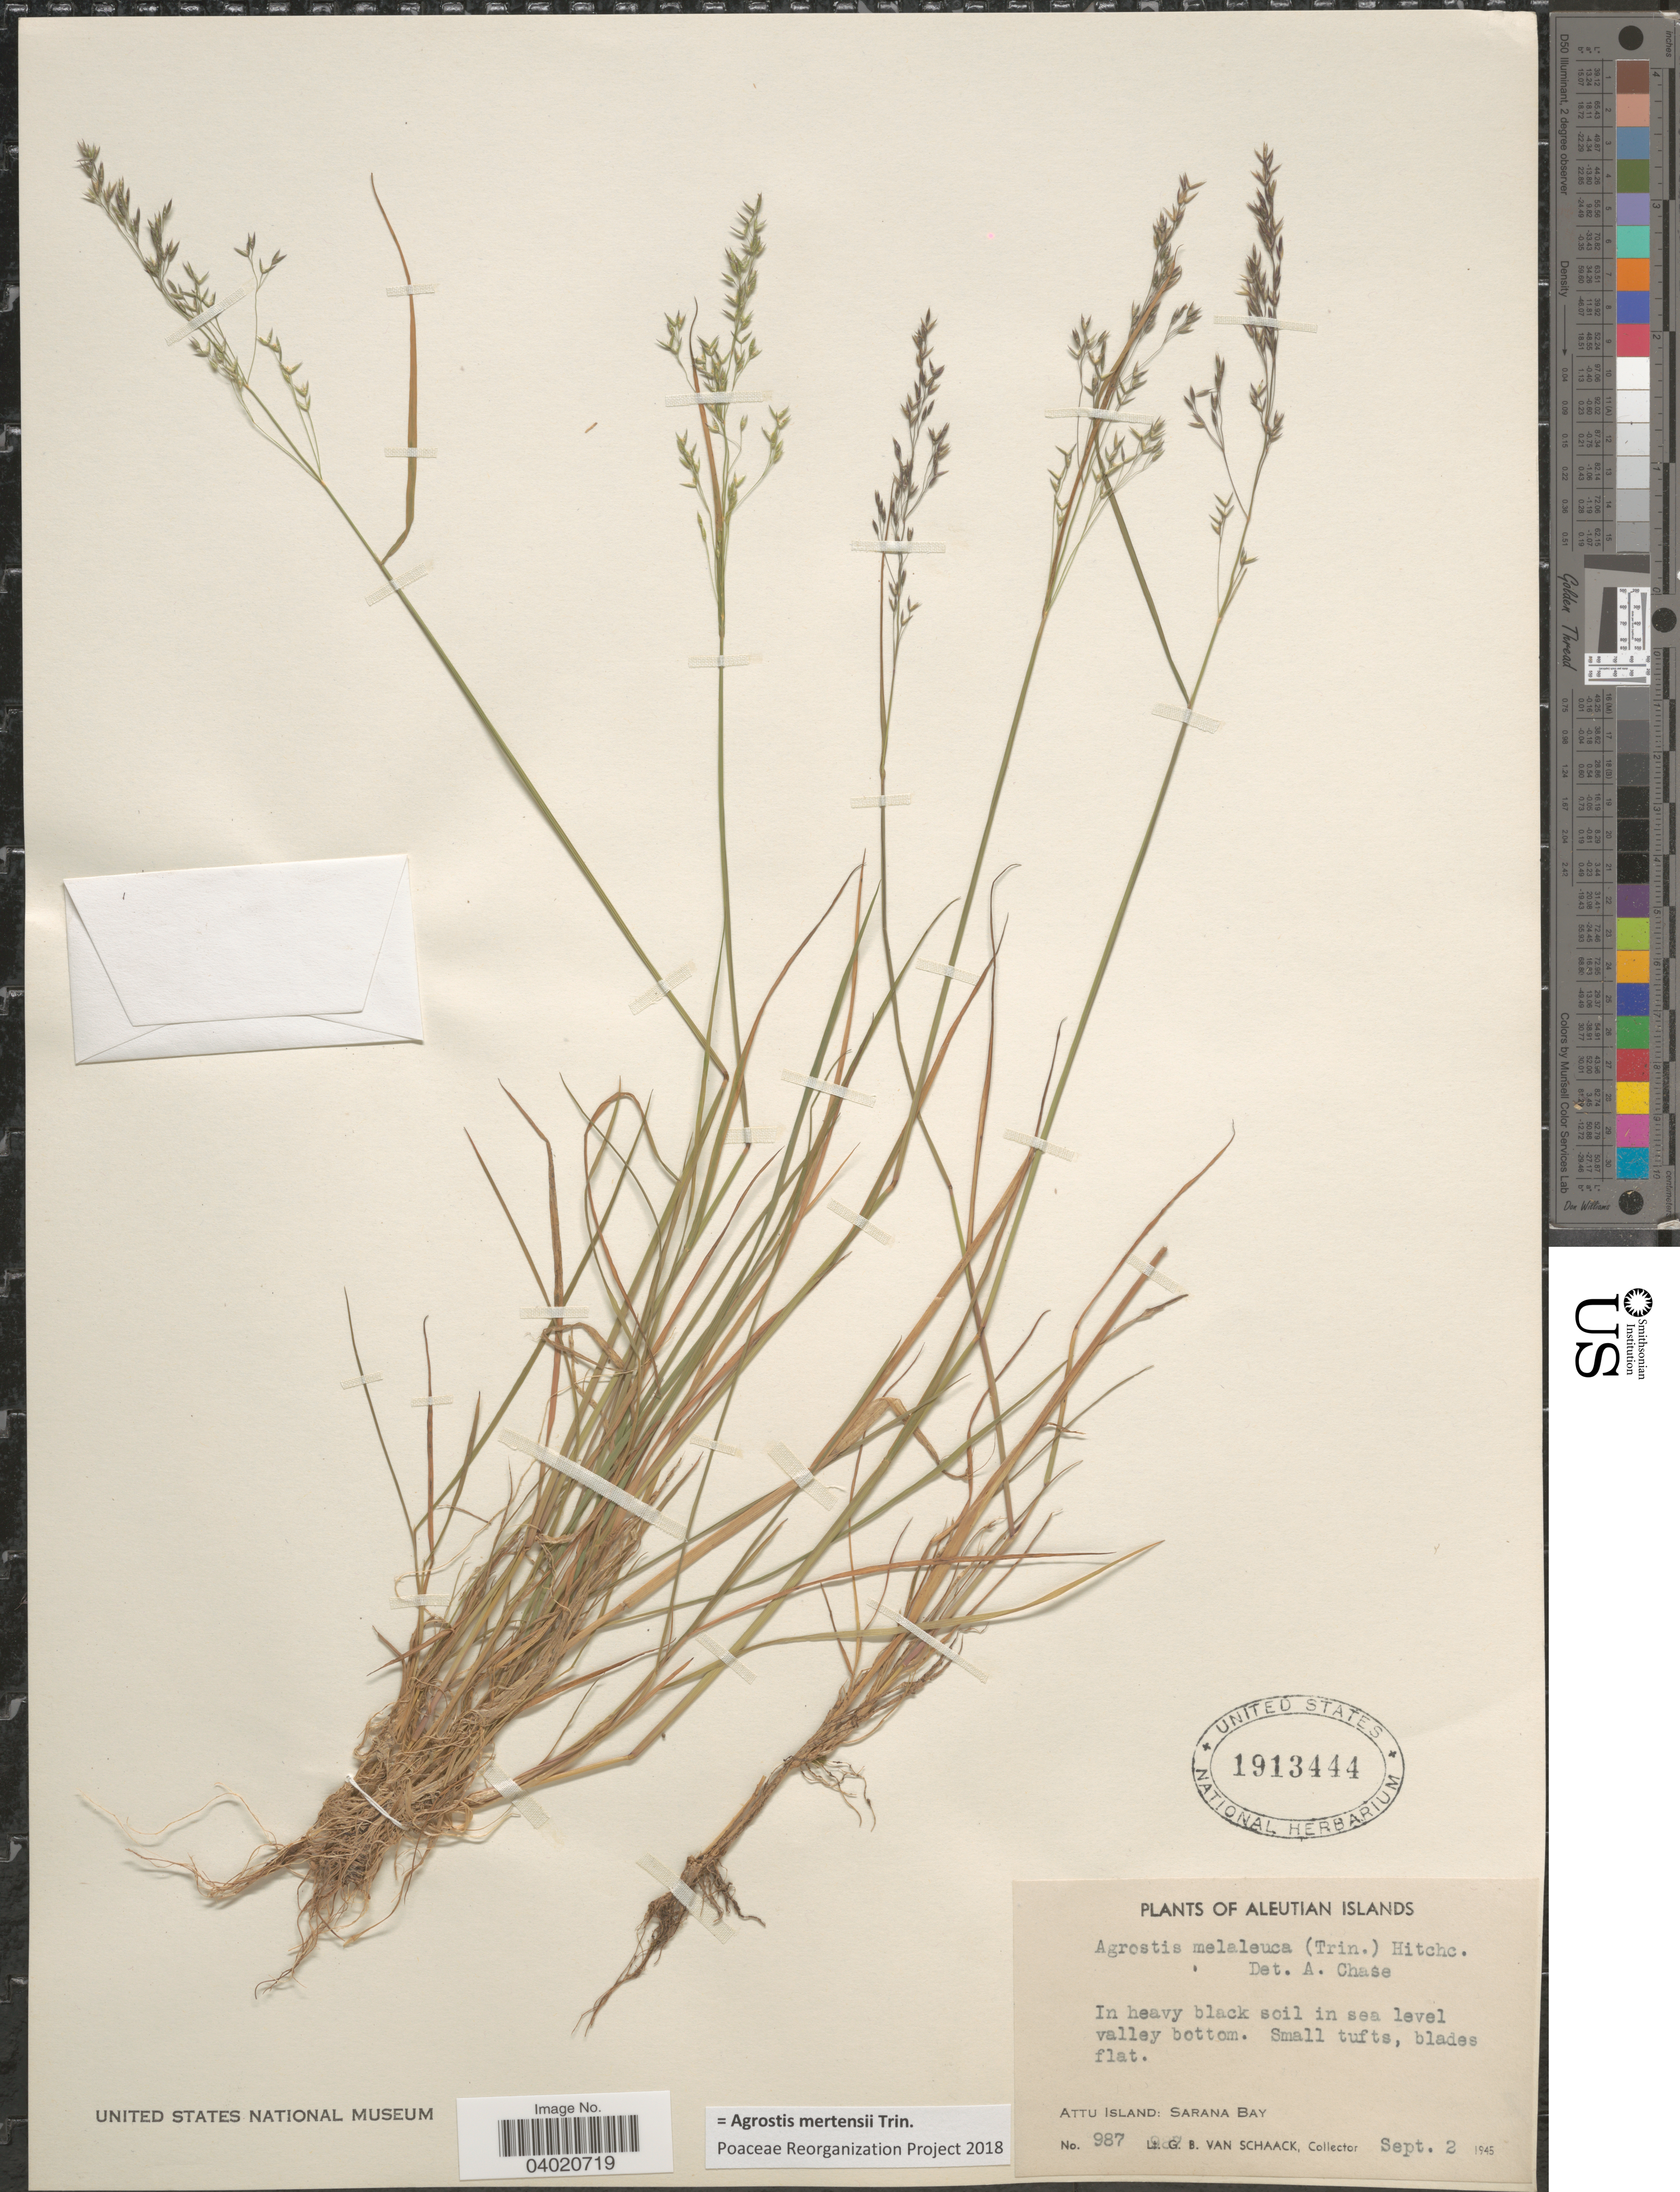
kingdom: Plantae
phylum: Tracheophyta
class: Liliopsida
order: Poales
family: Poaceae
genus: Agrostis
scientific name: Agrostis mertensii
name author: Trin.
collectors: G. Van Schaack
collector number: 987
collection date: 1945-09-02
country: United States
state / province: Alaska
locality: Aleutian Islands. Attu Island: Sarana Bay.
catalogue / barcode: US 1913444